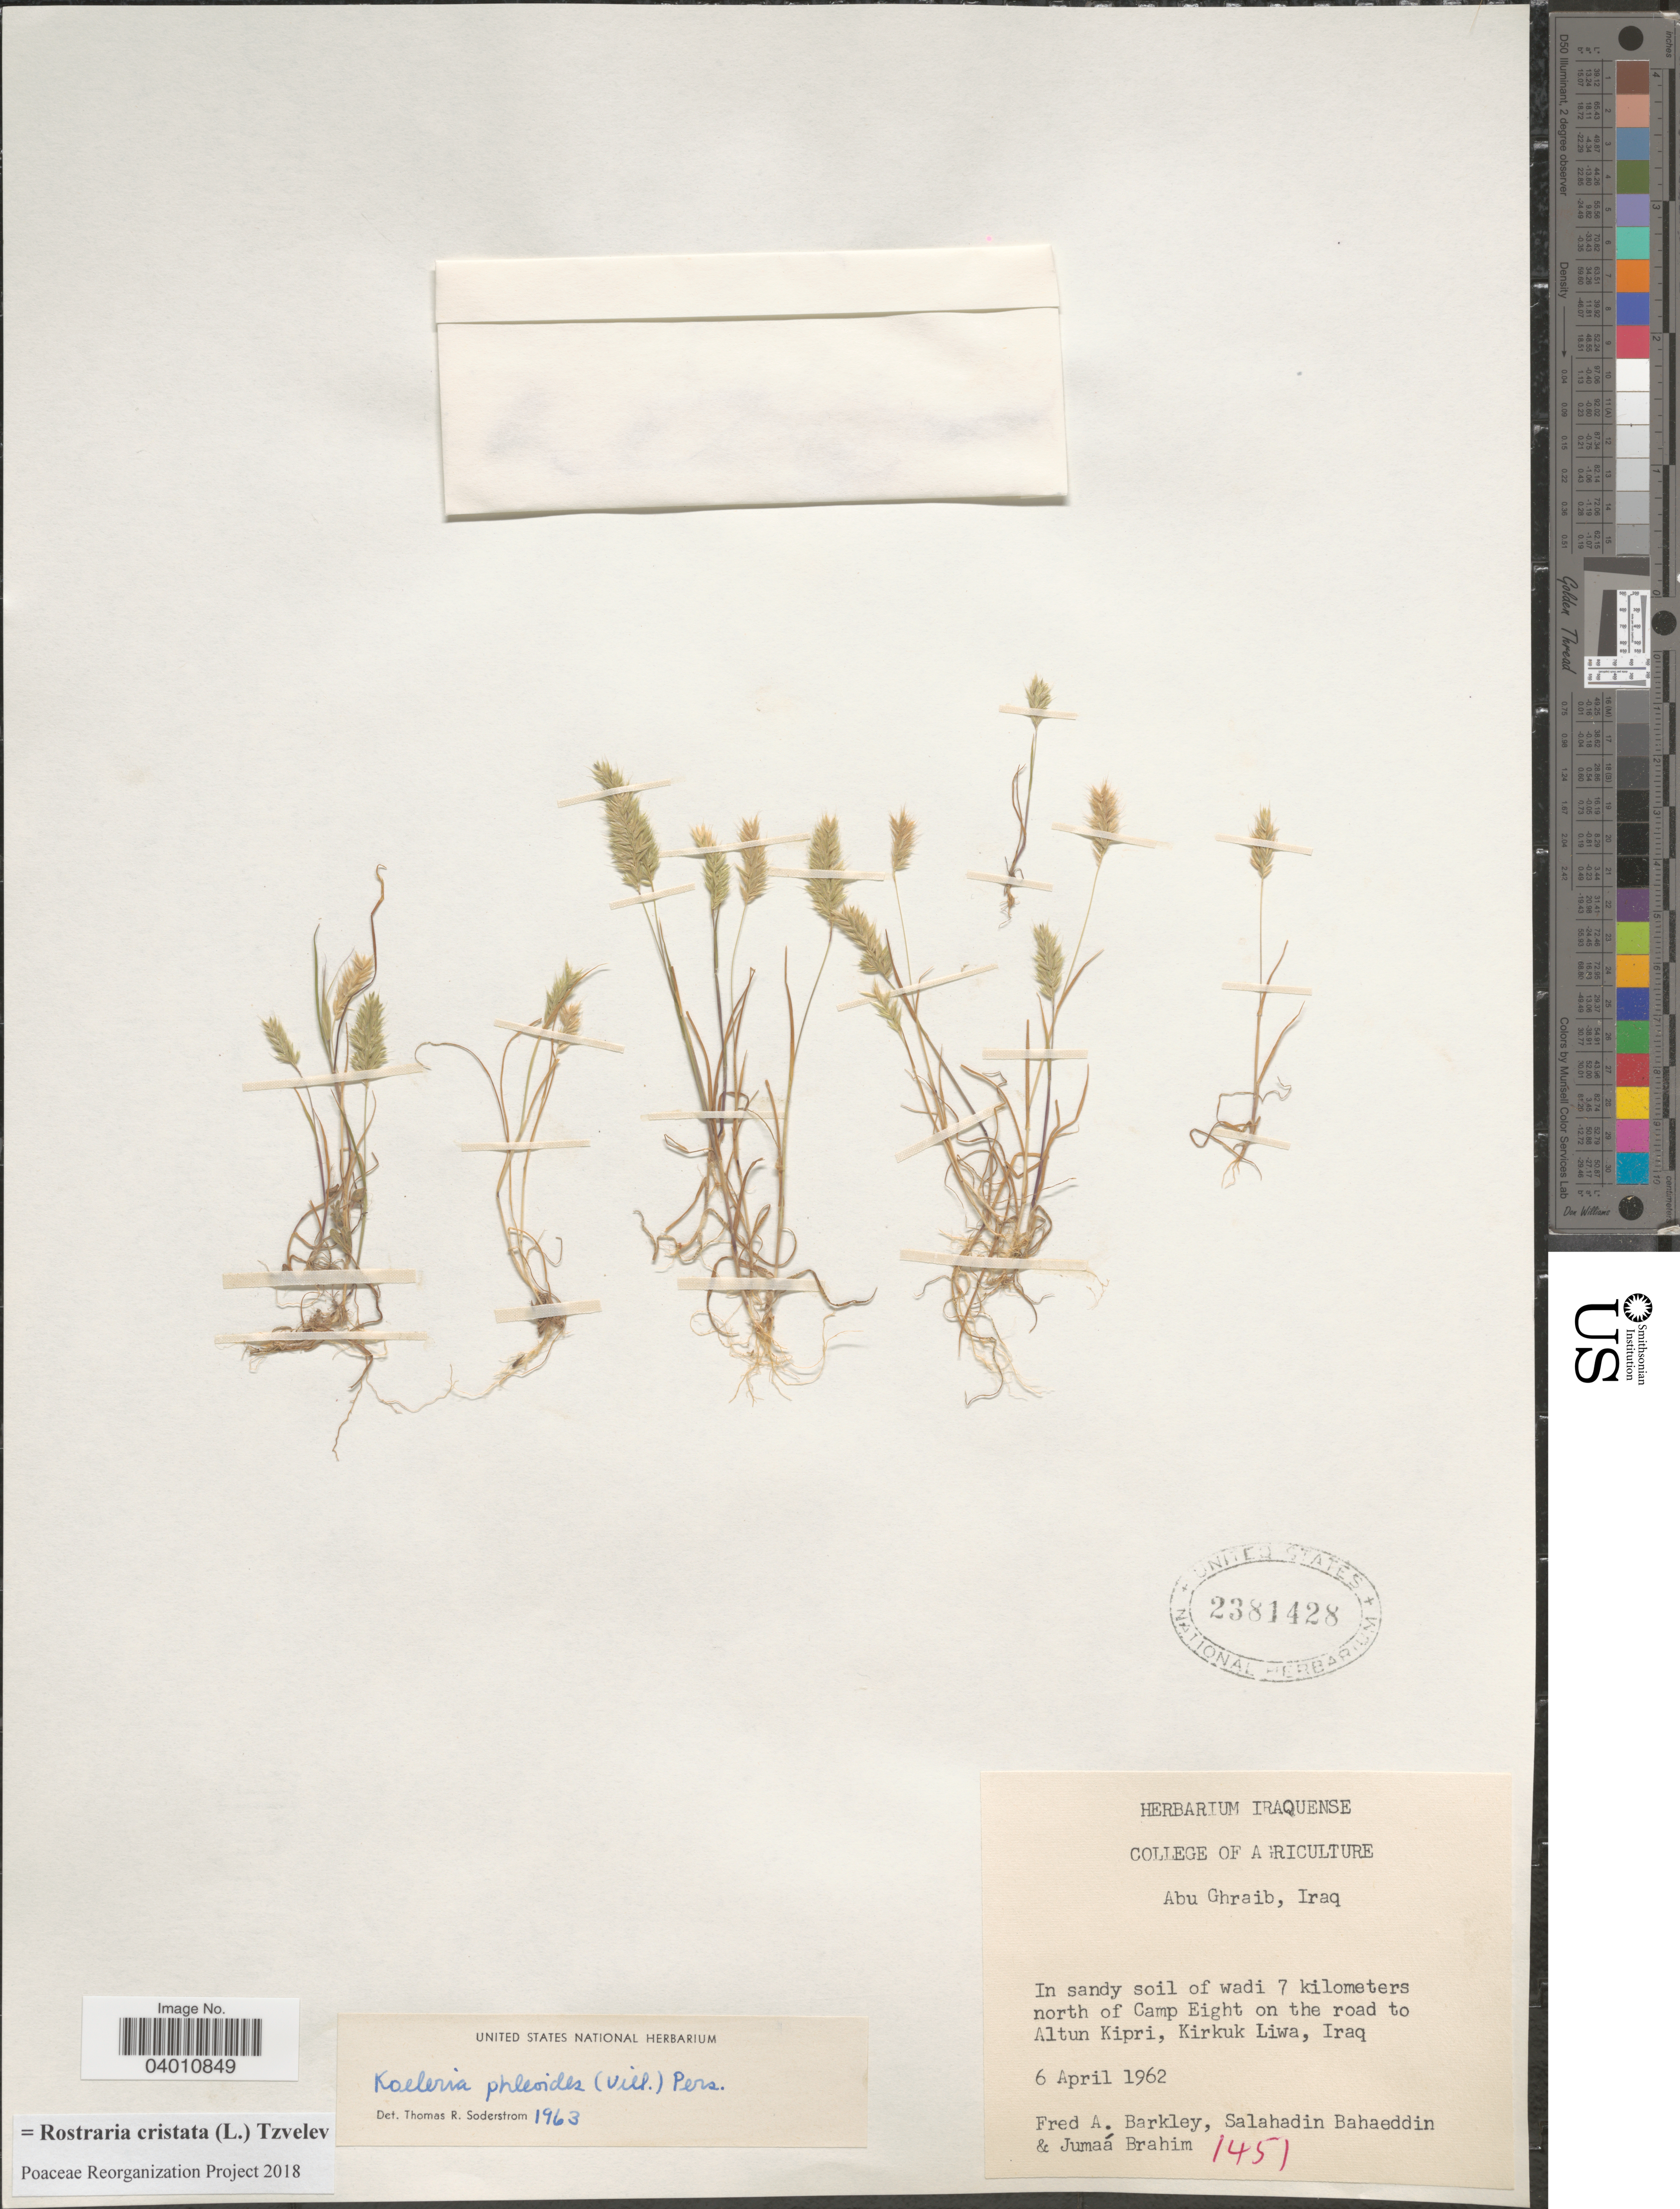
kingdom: Plantae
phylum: Tracheophyta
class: Liliopsida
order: Poales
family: Poaceae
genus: Rostraria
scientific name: Rostraria cristata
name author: (L.) Tzvelev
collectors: F. A. Barkley, S. Bahaeddin & Brahim M., J.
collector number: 1451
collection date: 1962-04-06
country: Iraq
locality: In sandy soil of wadi 7 kilometers north of Camp Eight on the road to Altun Kipri, Kirkuk Liwa.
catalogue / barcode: US 2381428